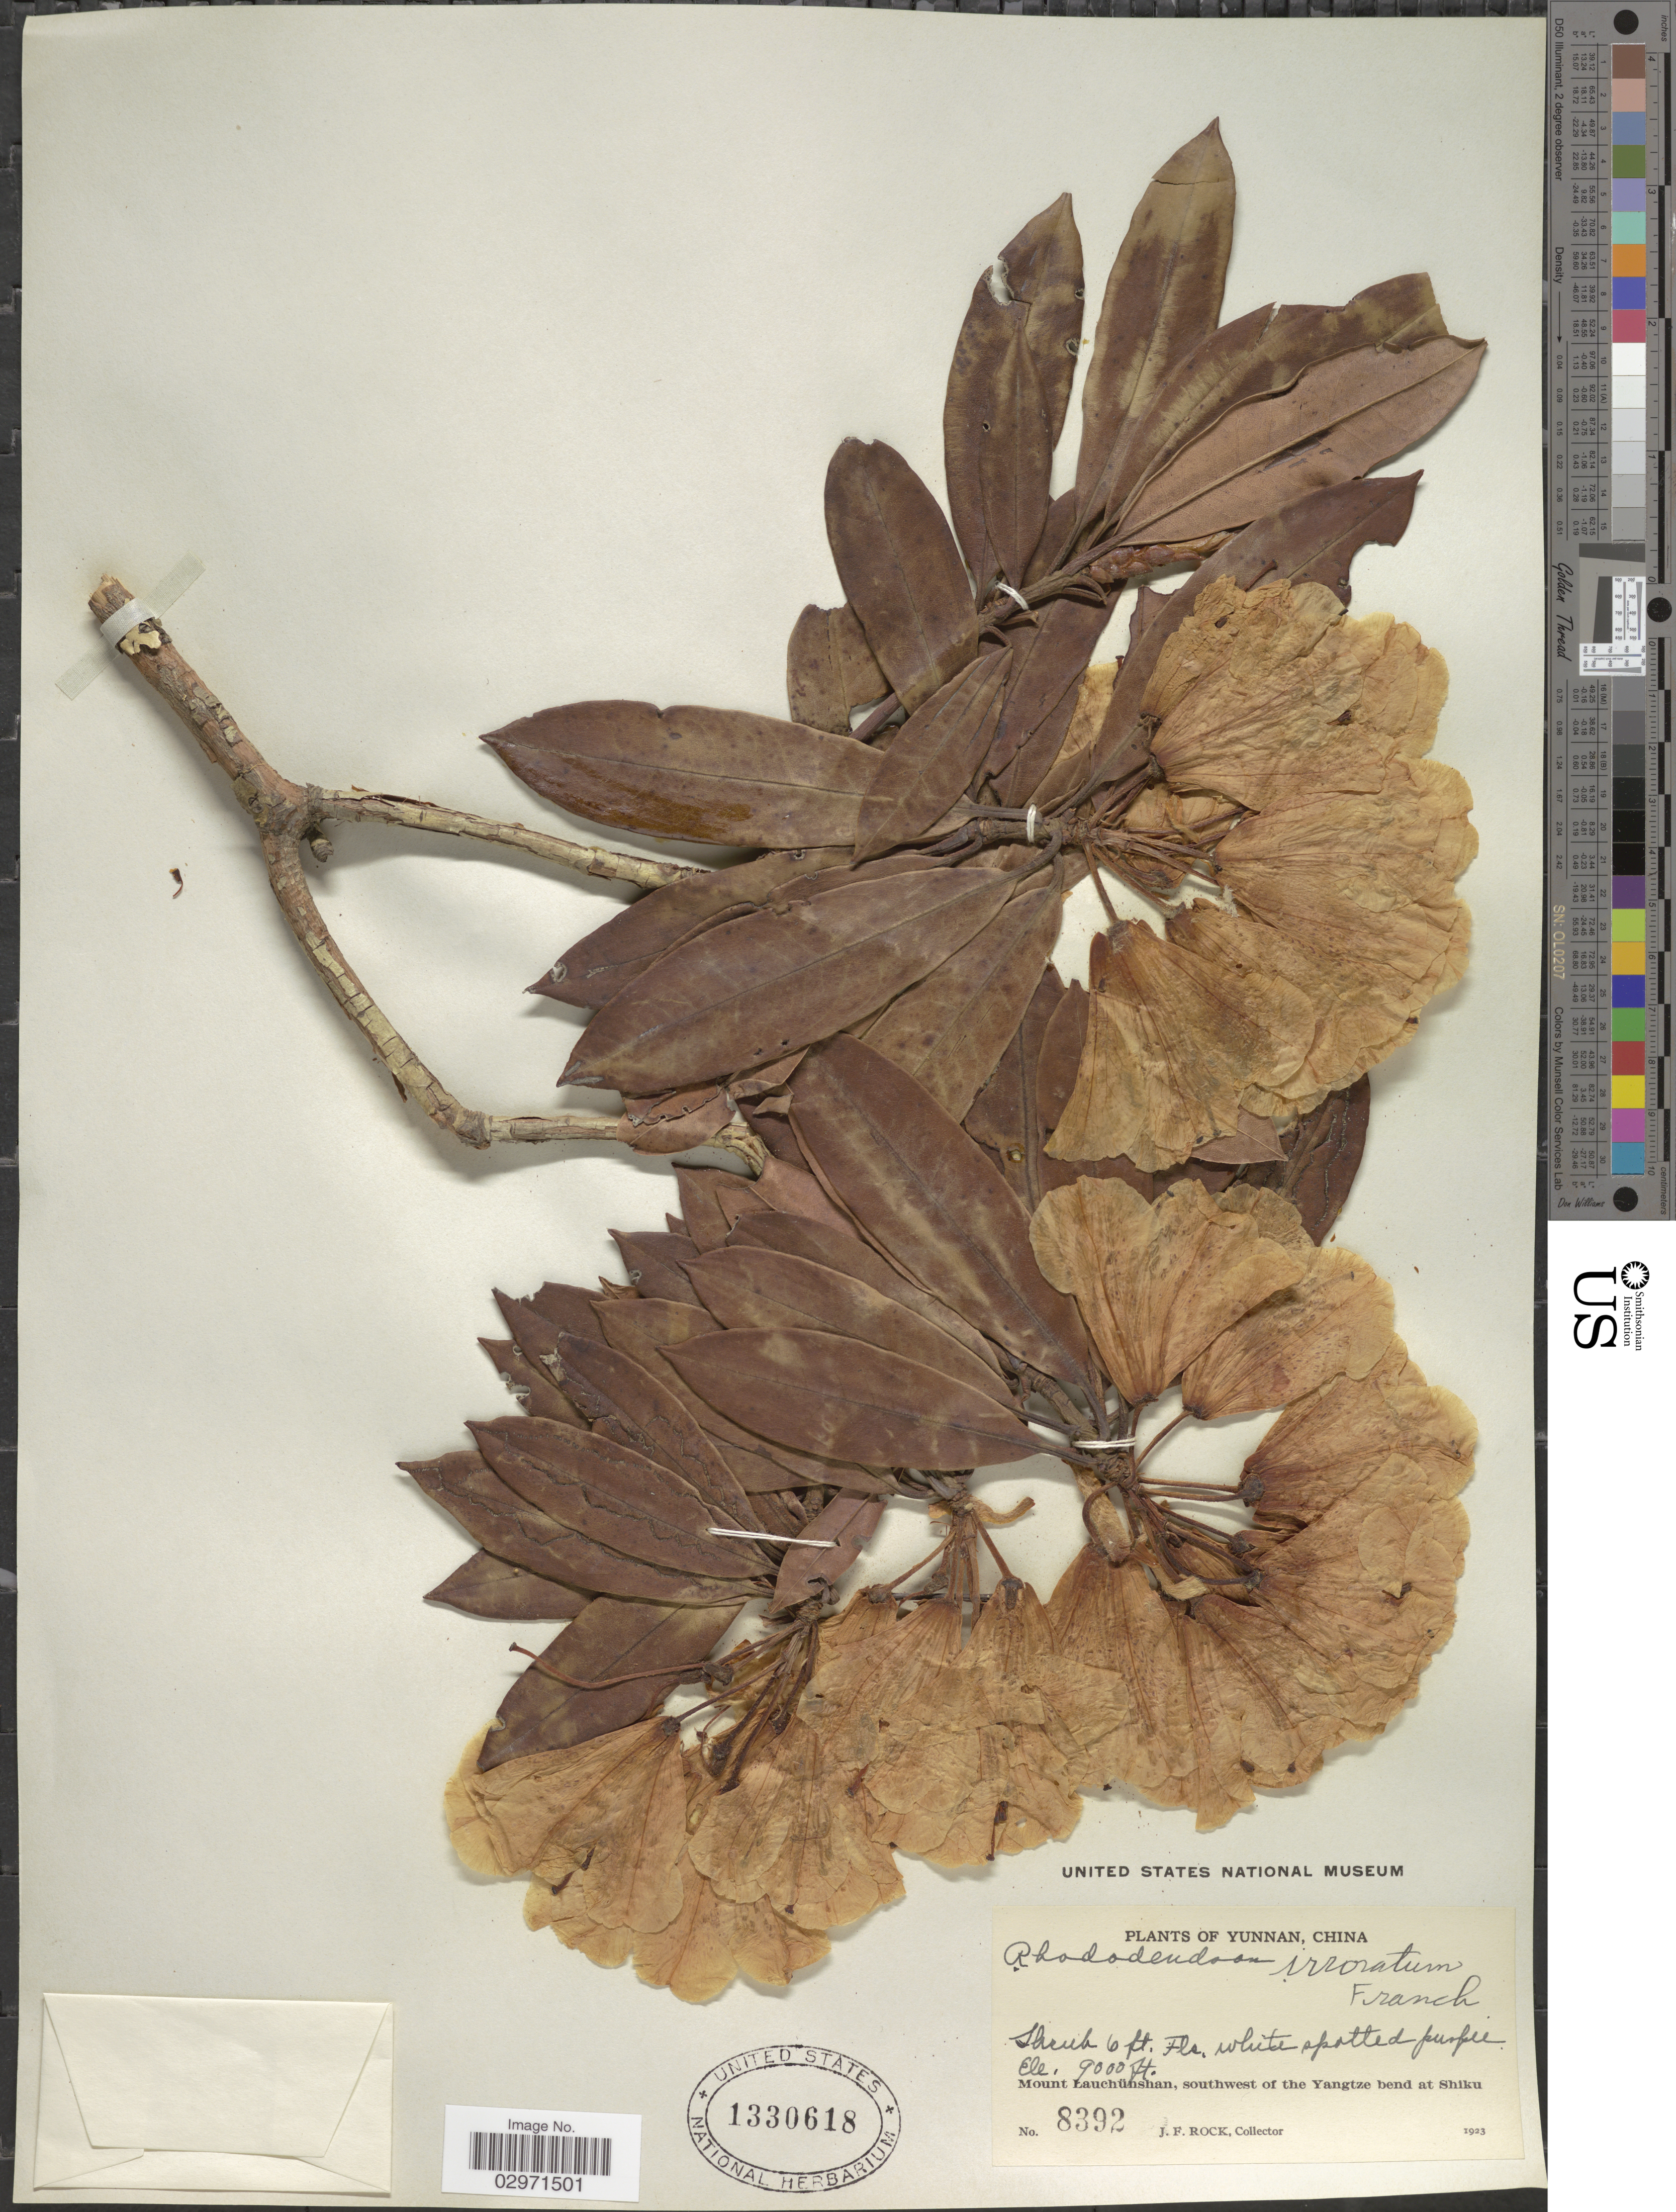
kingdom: Plantae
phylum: Tracheophyta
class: Magnoliopsida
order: Ericales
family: Ericaceae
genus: Rhododendron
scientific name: Rhododendron irroratum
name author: Franch.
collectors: J. Rock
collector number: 8392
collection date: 1923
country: China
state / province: Yunnan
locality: Mount Lauchünshan, southwest of the Yangtze bend at Shiku.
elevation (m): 2743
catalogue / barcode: US 1330618